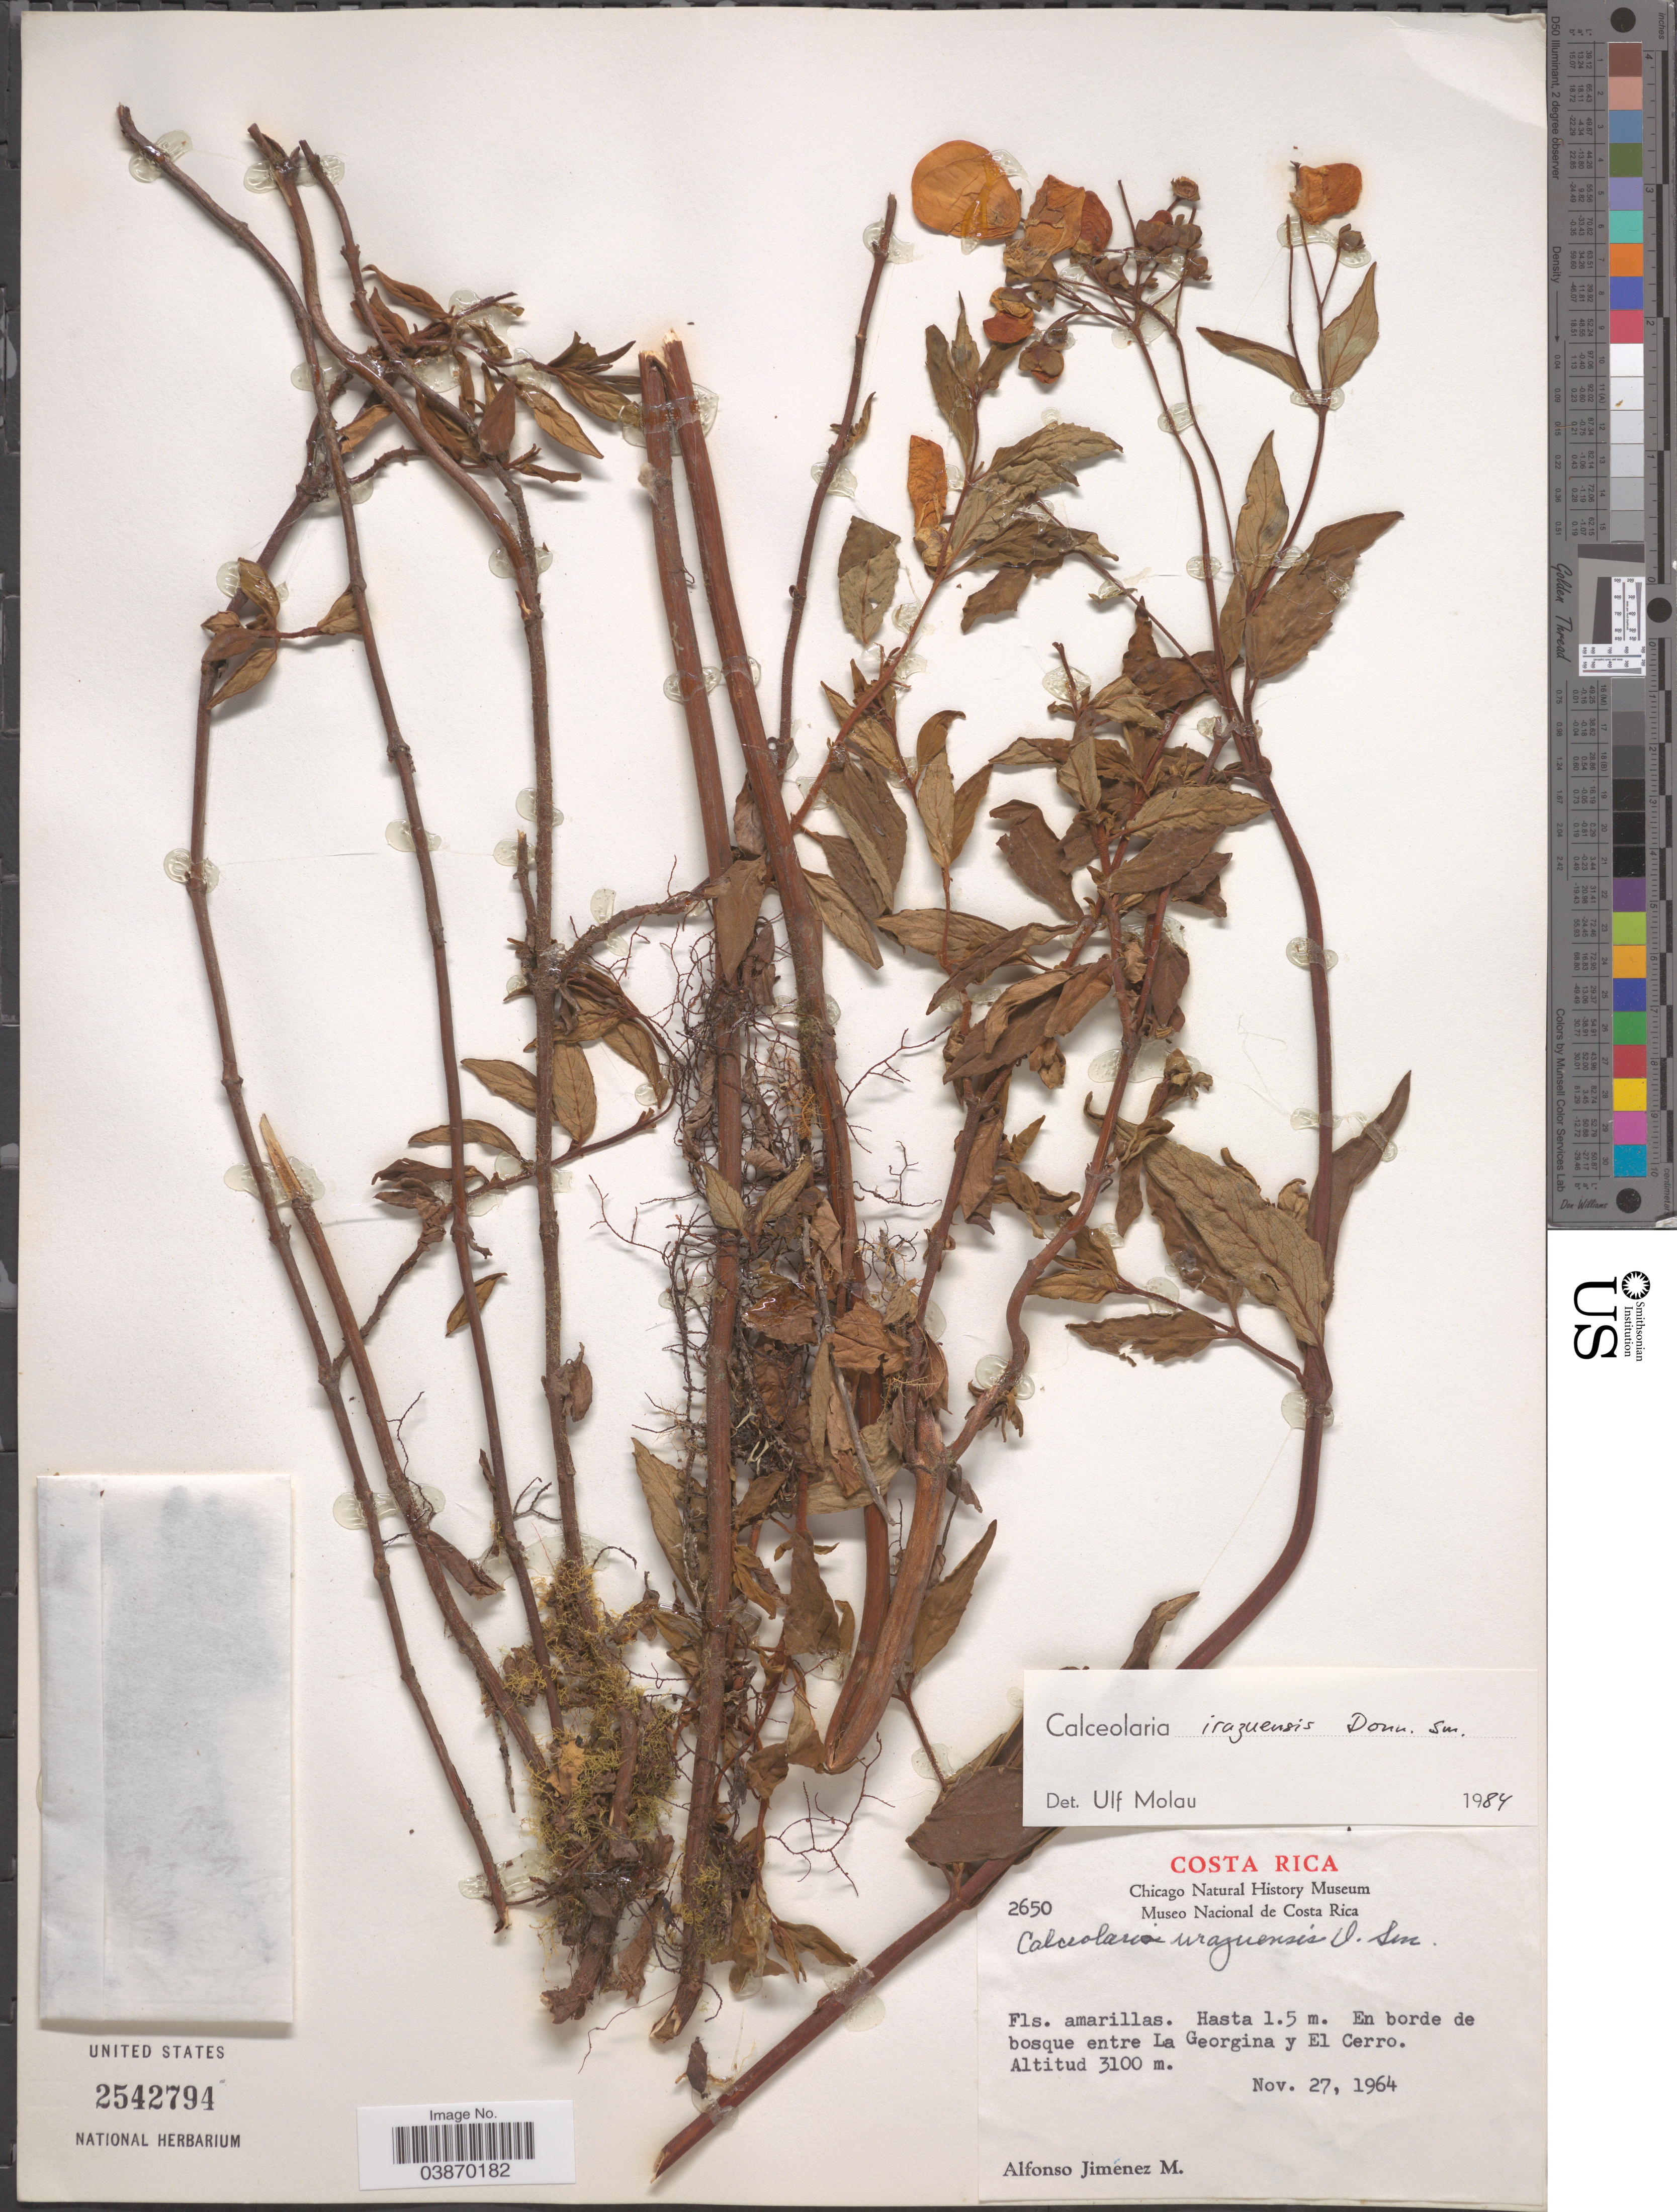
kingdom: Plantae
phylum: Tracheophyta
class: Magnoliopsida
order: Lamiales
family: Calceolariaceae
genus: Calceolaria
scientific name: Calceolaria irazuensis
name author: Donn. Sm.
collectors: A. Jimenez M.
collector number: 2650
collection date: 1964-11-27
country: Costa Rica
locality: En borde de bosque entre La Georgina y El Cerro.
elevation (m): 3100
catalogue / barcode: US 2542794